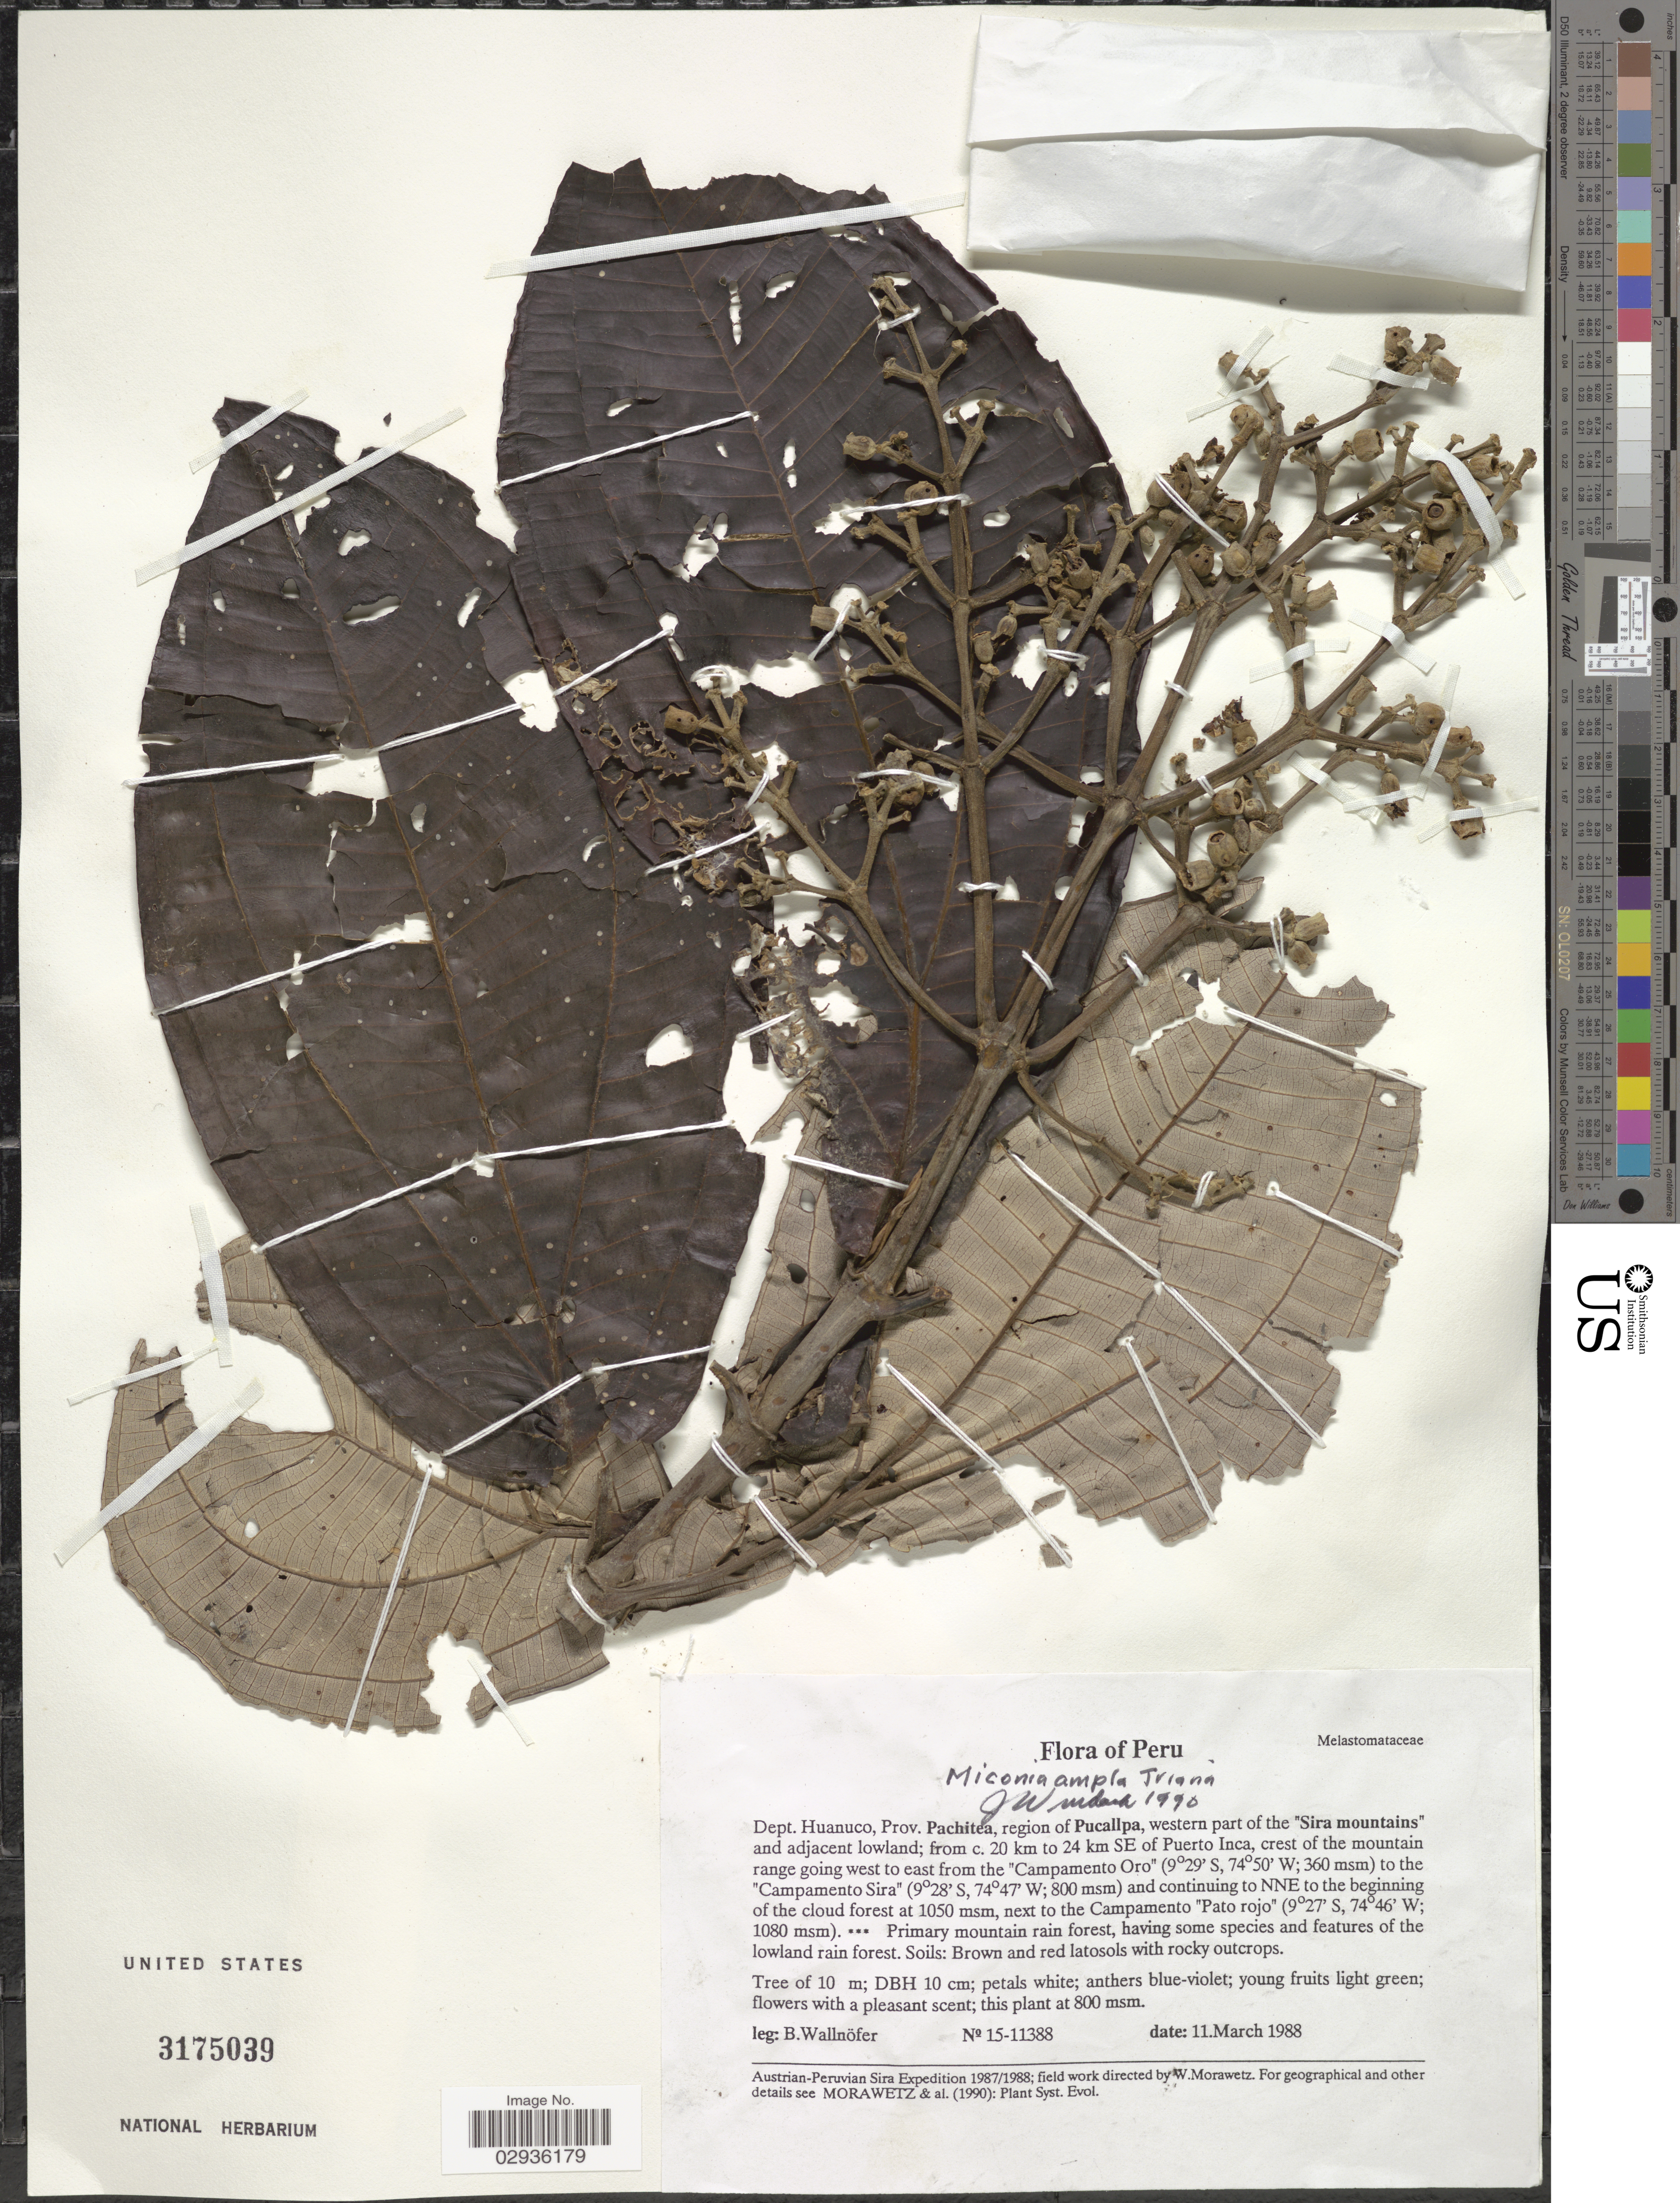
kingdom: Plantae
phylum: Tracheophyta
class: Magnoliopsida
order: Myrtales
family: Melastomataceae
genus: Miconia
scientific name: Miconia ampla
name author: Triana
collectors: B. Wallnöfer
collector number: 15-11388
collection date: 1988-03-11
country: Peru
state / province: Huánuco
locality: Dept. Huanuco, Prov. Pachitea, region of Pucallpa, western part of the "Sira mountains" and adjacent lowland; from c. 20 km to 24 km SE of Puerto Inca, crest of the mountain range going west to east from the "Campamento Oro" to the "Campamento Sira" and continuing to NNE to the beginning of the cloud forest, next to the Campamento "Pato rojo".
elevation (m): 360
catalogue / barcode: US 3175039